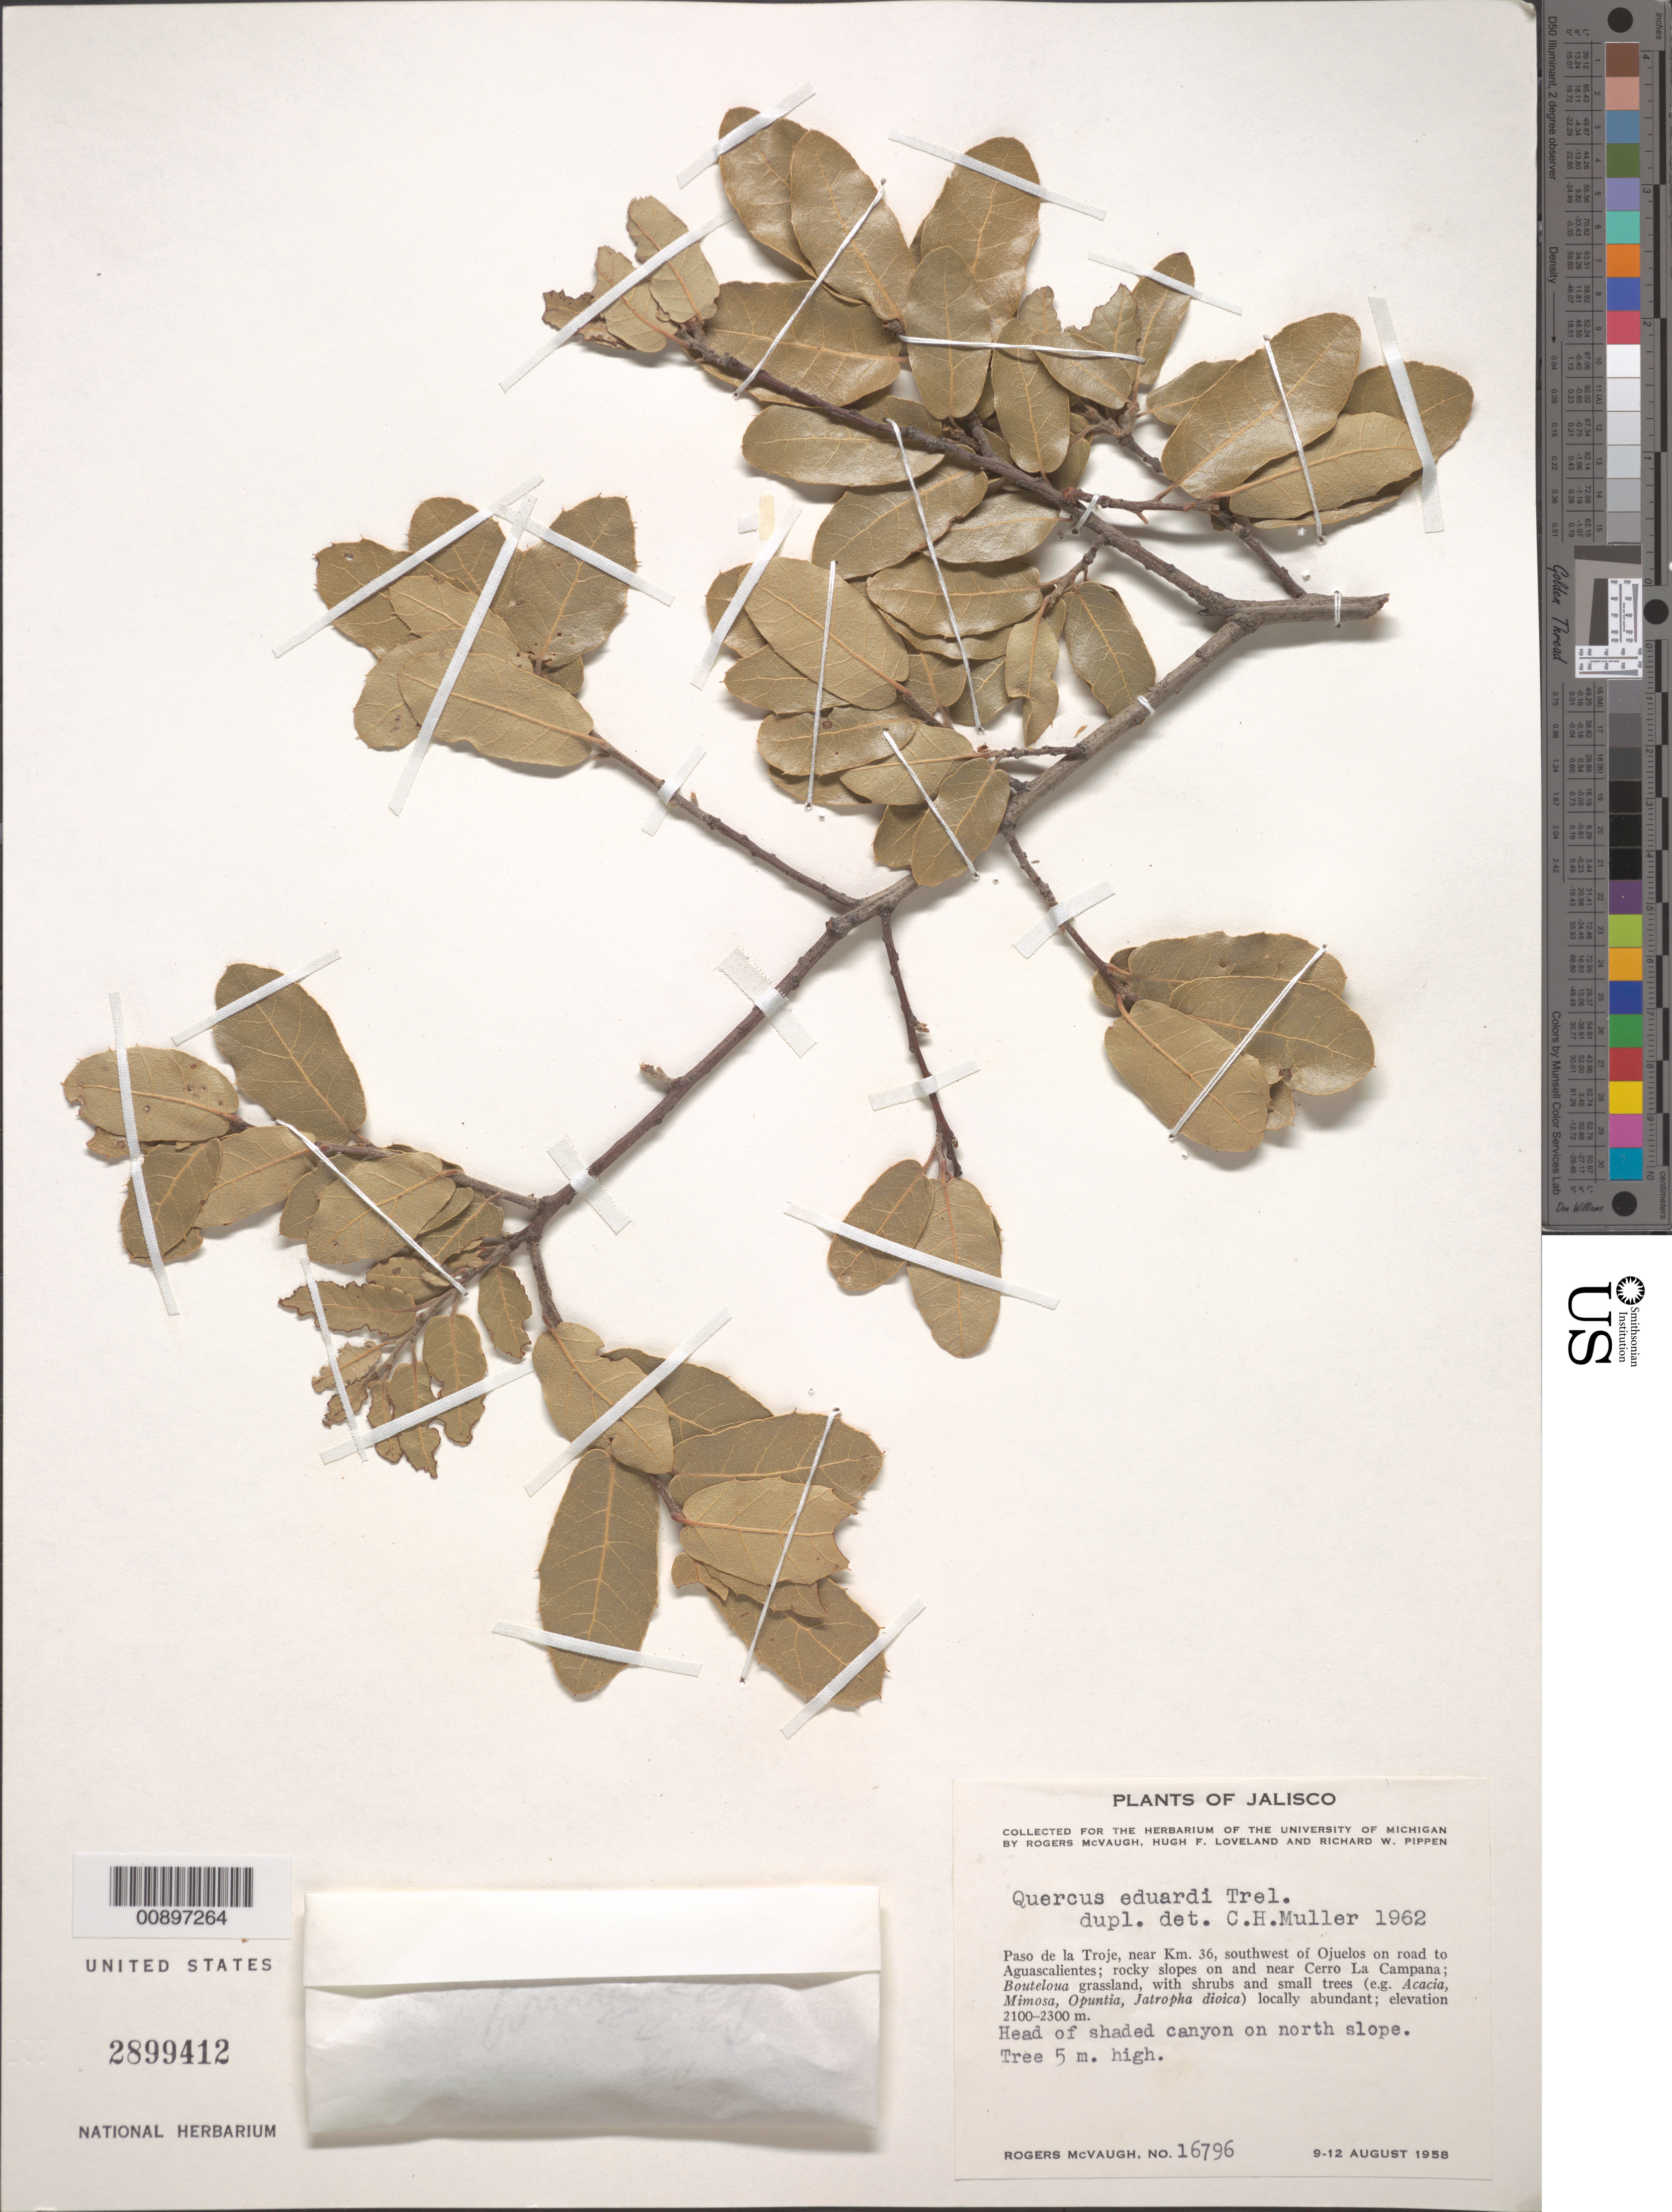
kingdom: Plantae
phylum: Tracheophyta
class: Magnoliopsida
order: Fagales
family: Fagaceae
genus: Quercus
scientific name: Quercus eduardii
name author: Trel.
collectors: R. McVaugh, H. Loveland & R. W. Pippen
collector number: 16796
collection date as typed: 09 Aug 1958 to 12 Aug 1958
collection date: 1958-08-09/1958-08-12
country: Mexico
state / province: Jalisco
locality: Paso de la Troje, near km. 36, southwest of Ojuelos on road to Aguascalientes; rocky slopes on and near Cerro La Campana.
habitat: Head of shaded canyon on N slope. Bouteloua grassland, w/shrubs & small trees (e.g. Acacia, Mimosa, Opuntia, Jatropha dioica)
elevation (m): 2300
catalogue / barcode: US 2899412